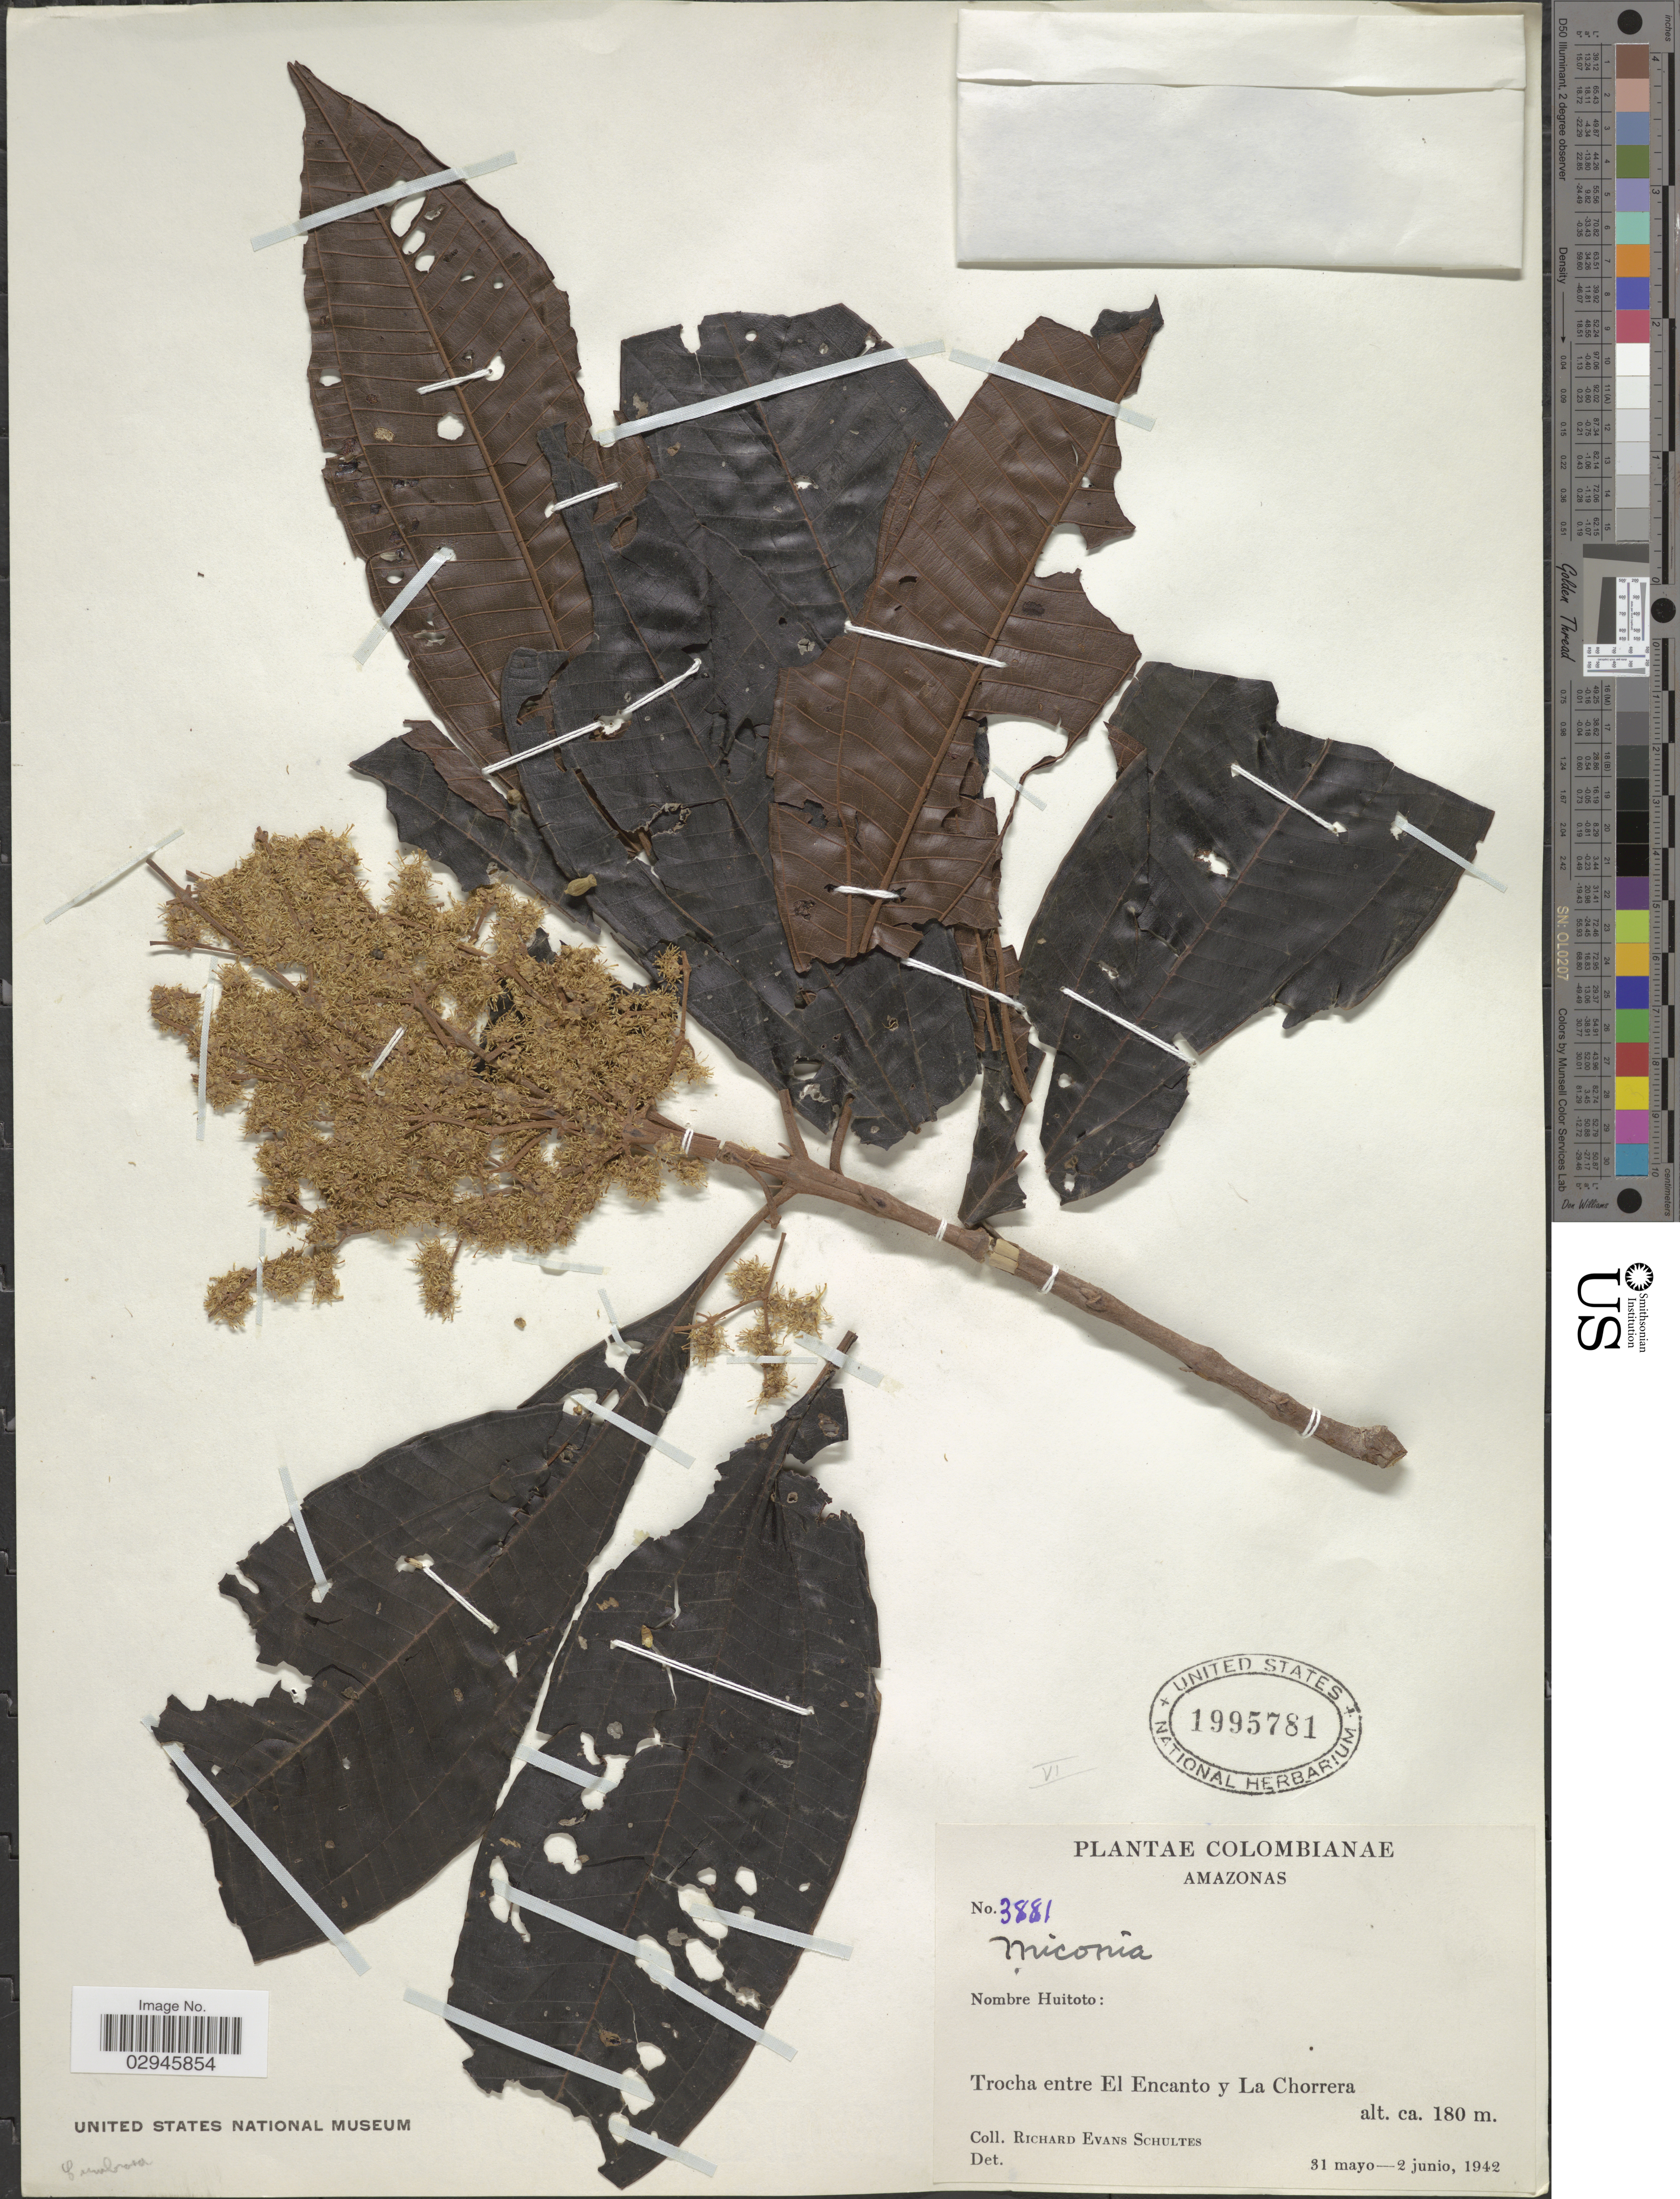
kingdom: Plantae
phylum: Tracheophyta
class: Magnoliopsida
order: Myrtales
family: Melastomataceae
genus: Miconia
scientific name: Miconia sp.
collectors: R. E. Schultes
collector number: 3881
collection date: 1942-05-31/1942-06-02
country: Colombia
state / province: Amazônas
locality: Trocha entre El Encanto y La Chorrea.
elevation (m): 180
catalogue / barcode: US 1995781